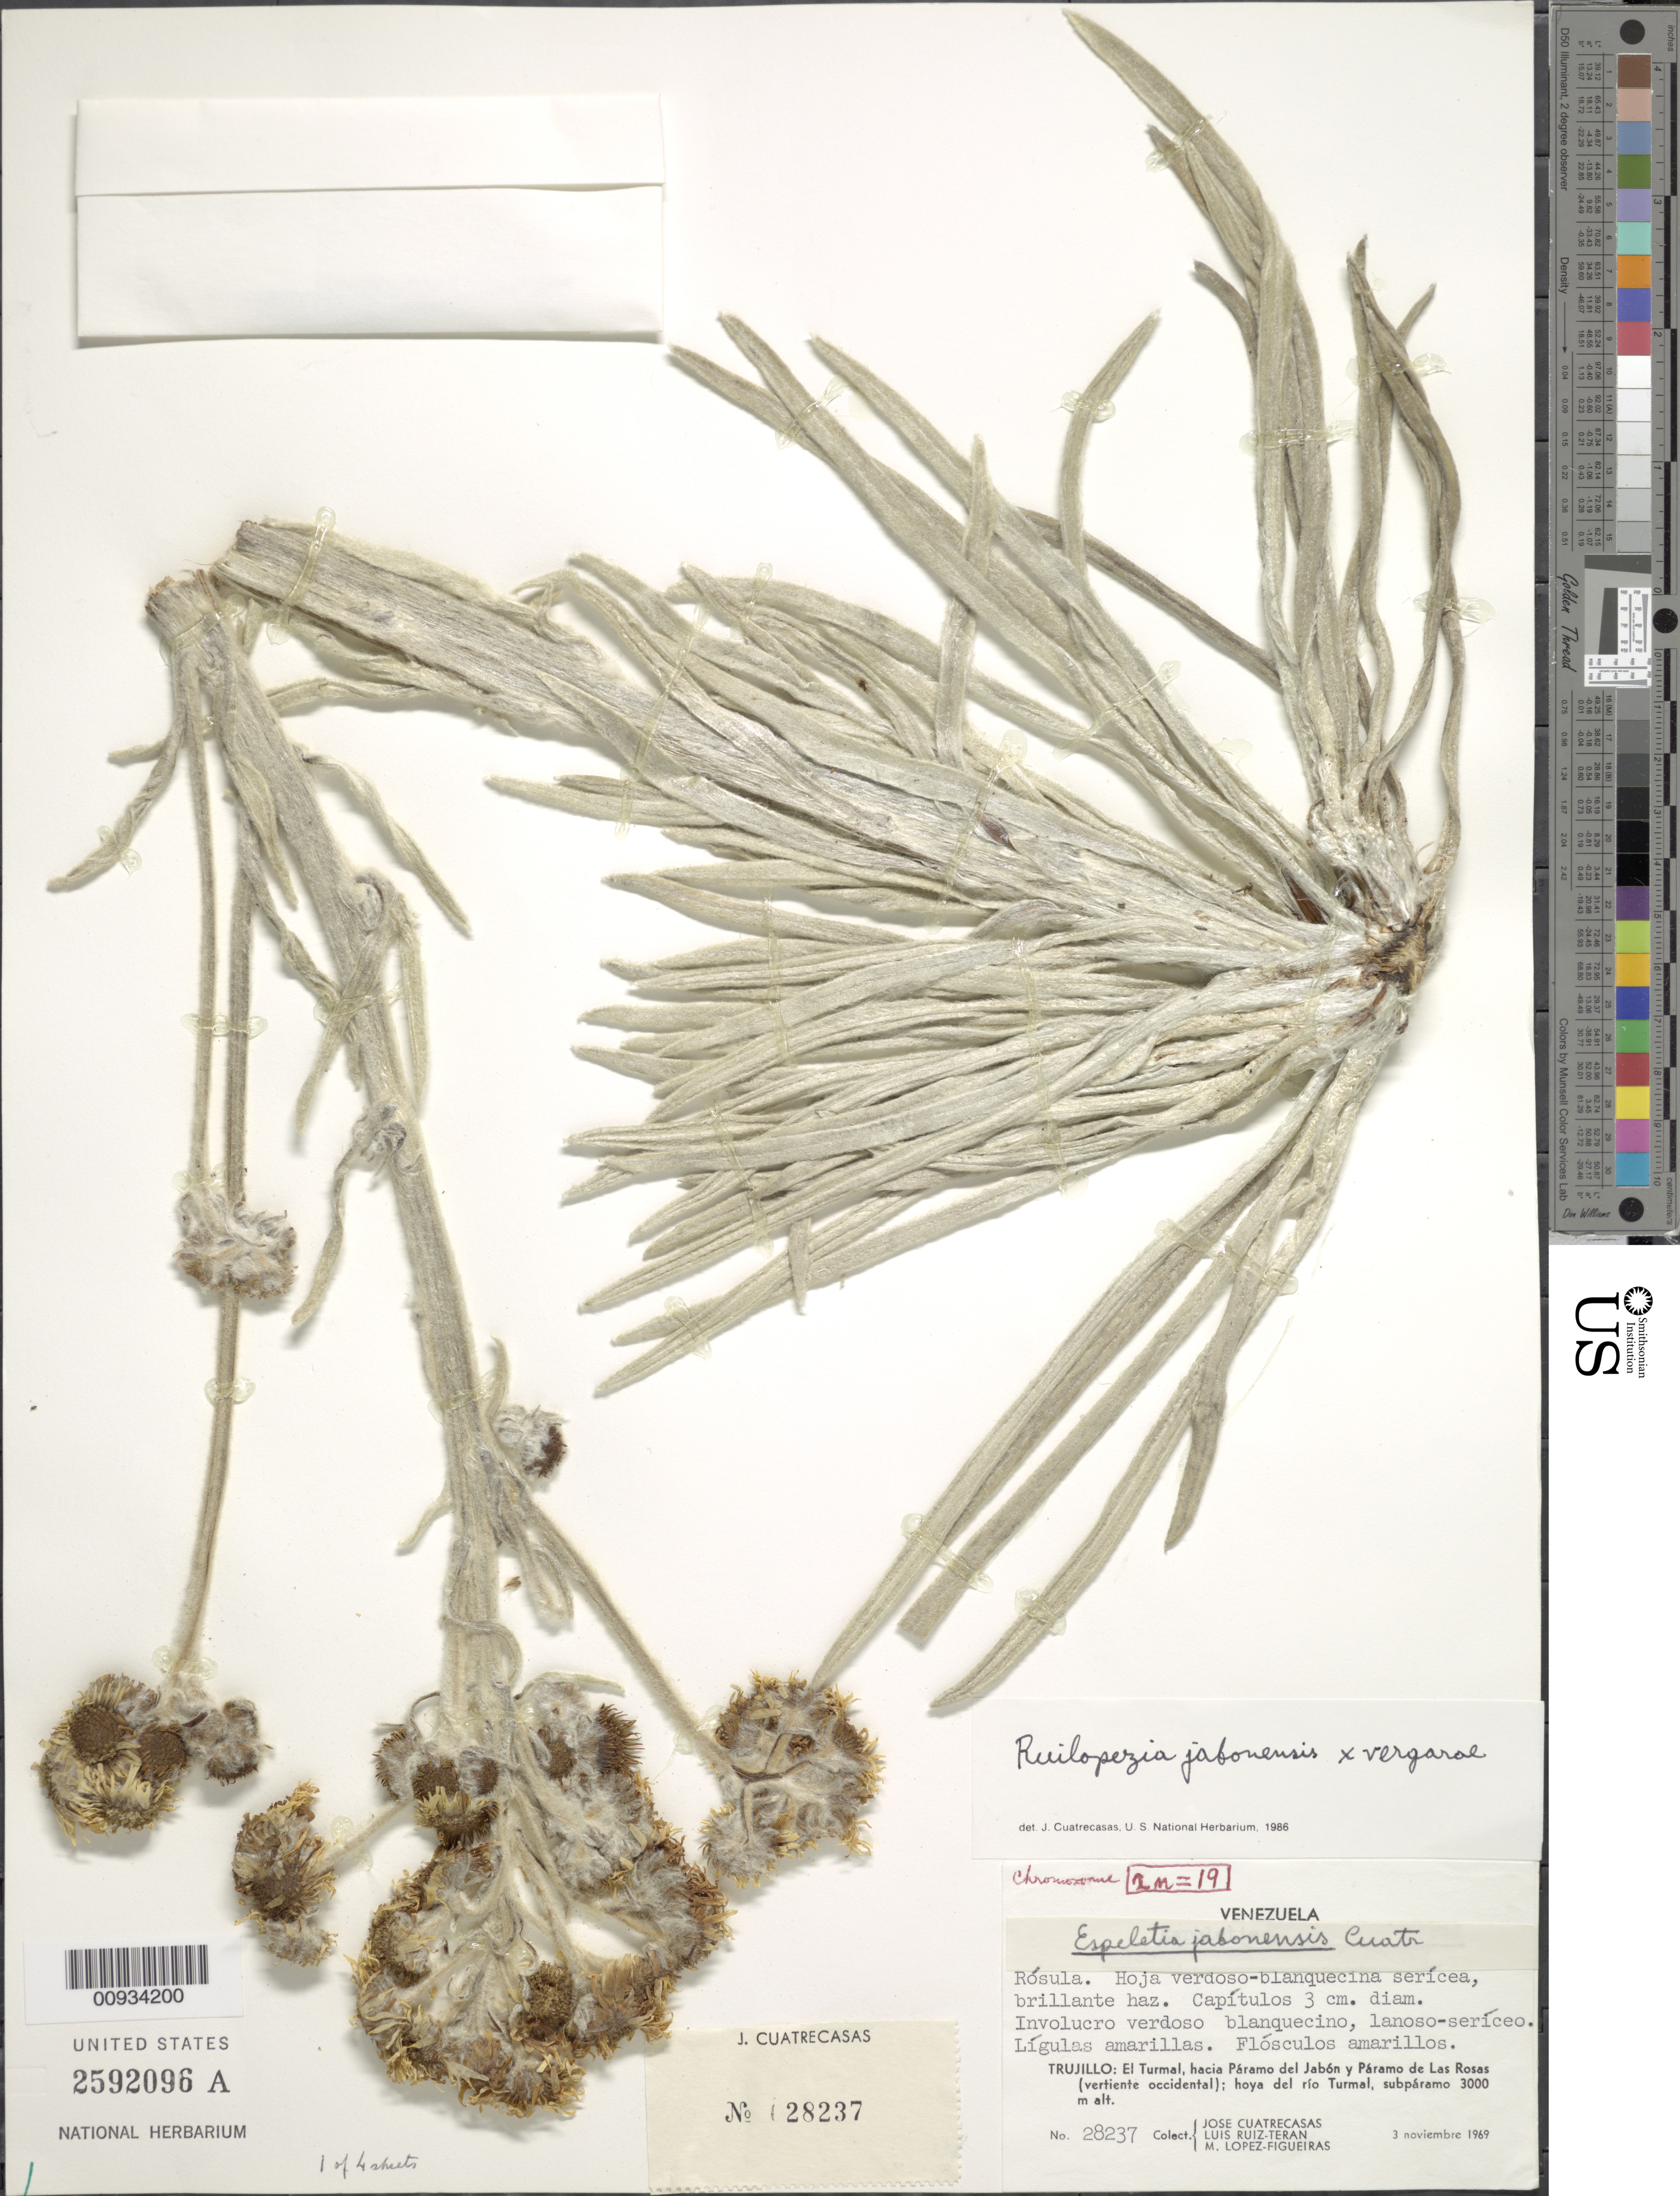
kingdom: Plantae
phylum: Tracheophyta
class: Magnoliopsida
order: Asterales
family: Asteraceae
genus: Ruilopezia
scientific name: Ruilopezia jabonensis x R. vergarae Cuatrec. & López Fig.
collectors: J. Cuatrecasas, L. E. Ruíz-Terán & M. López Figueiras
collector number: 28237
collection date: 1969-11-03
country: Venezuela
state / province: Trujillo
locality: El Turmal, hacia Páramo del Jabón y Páramo de Las Rosas (vertiente occidental); hoya del río Turmal.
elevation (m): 3000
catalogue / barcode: US 2592096A